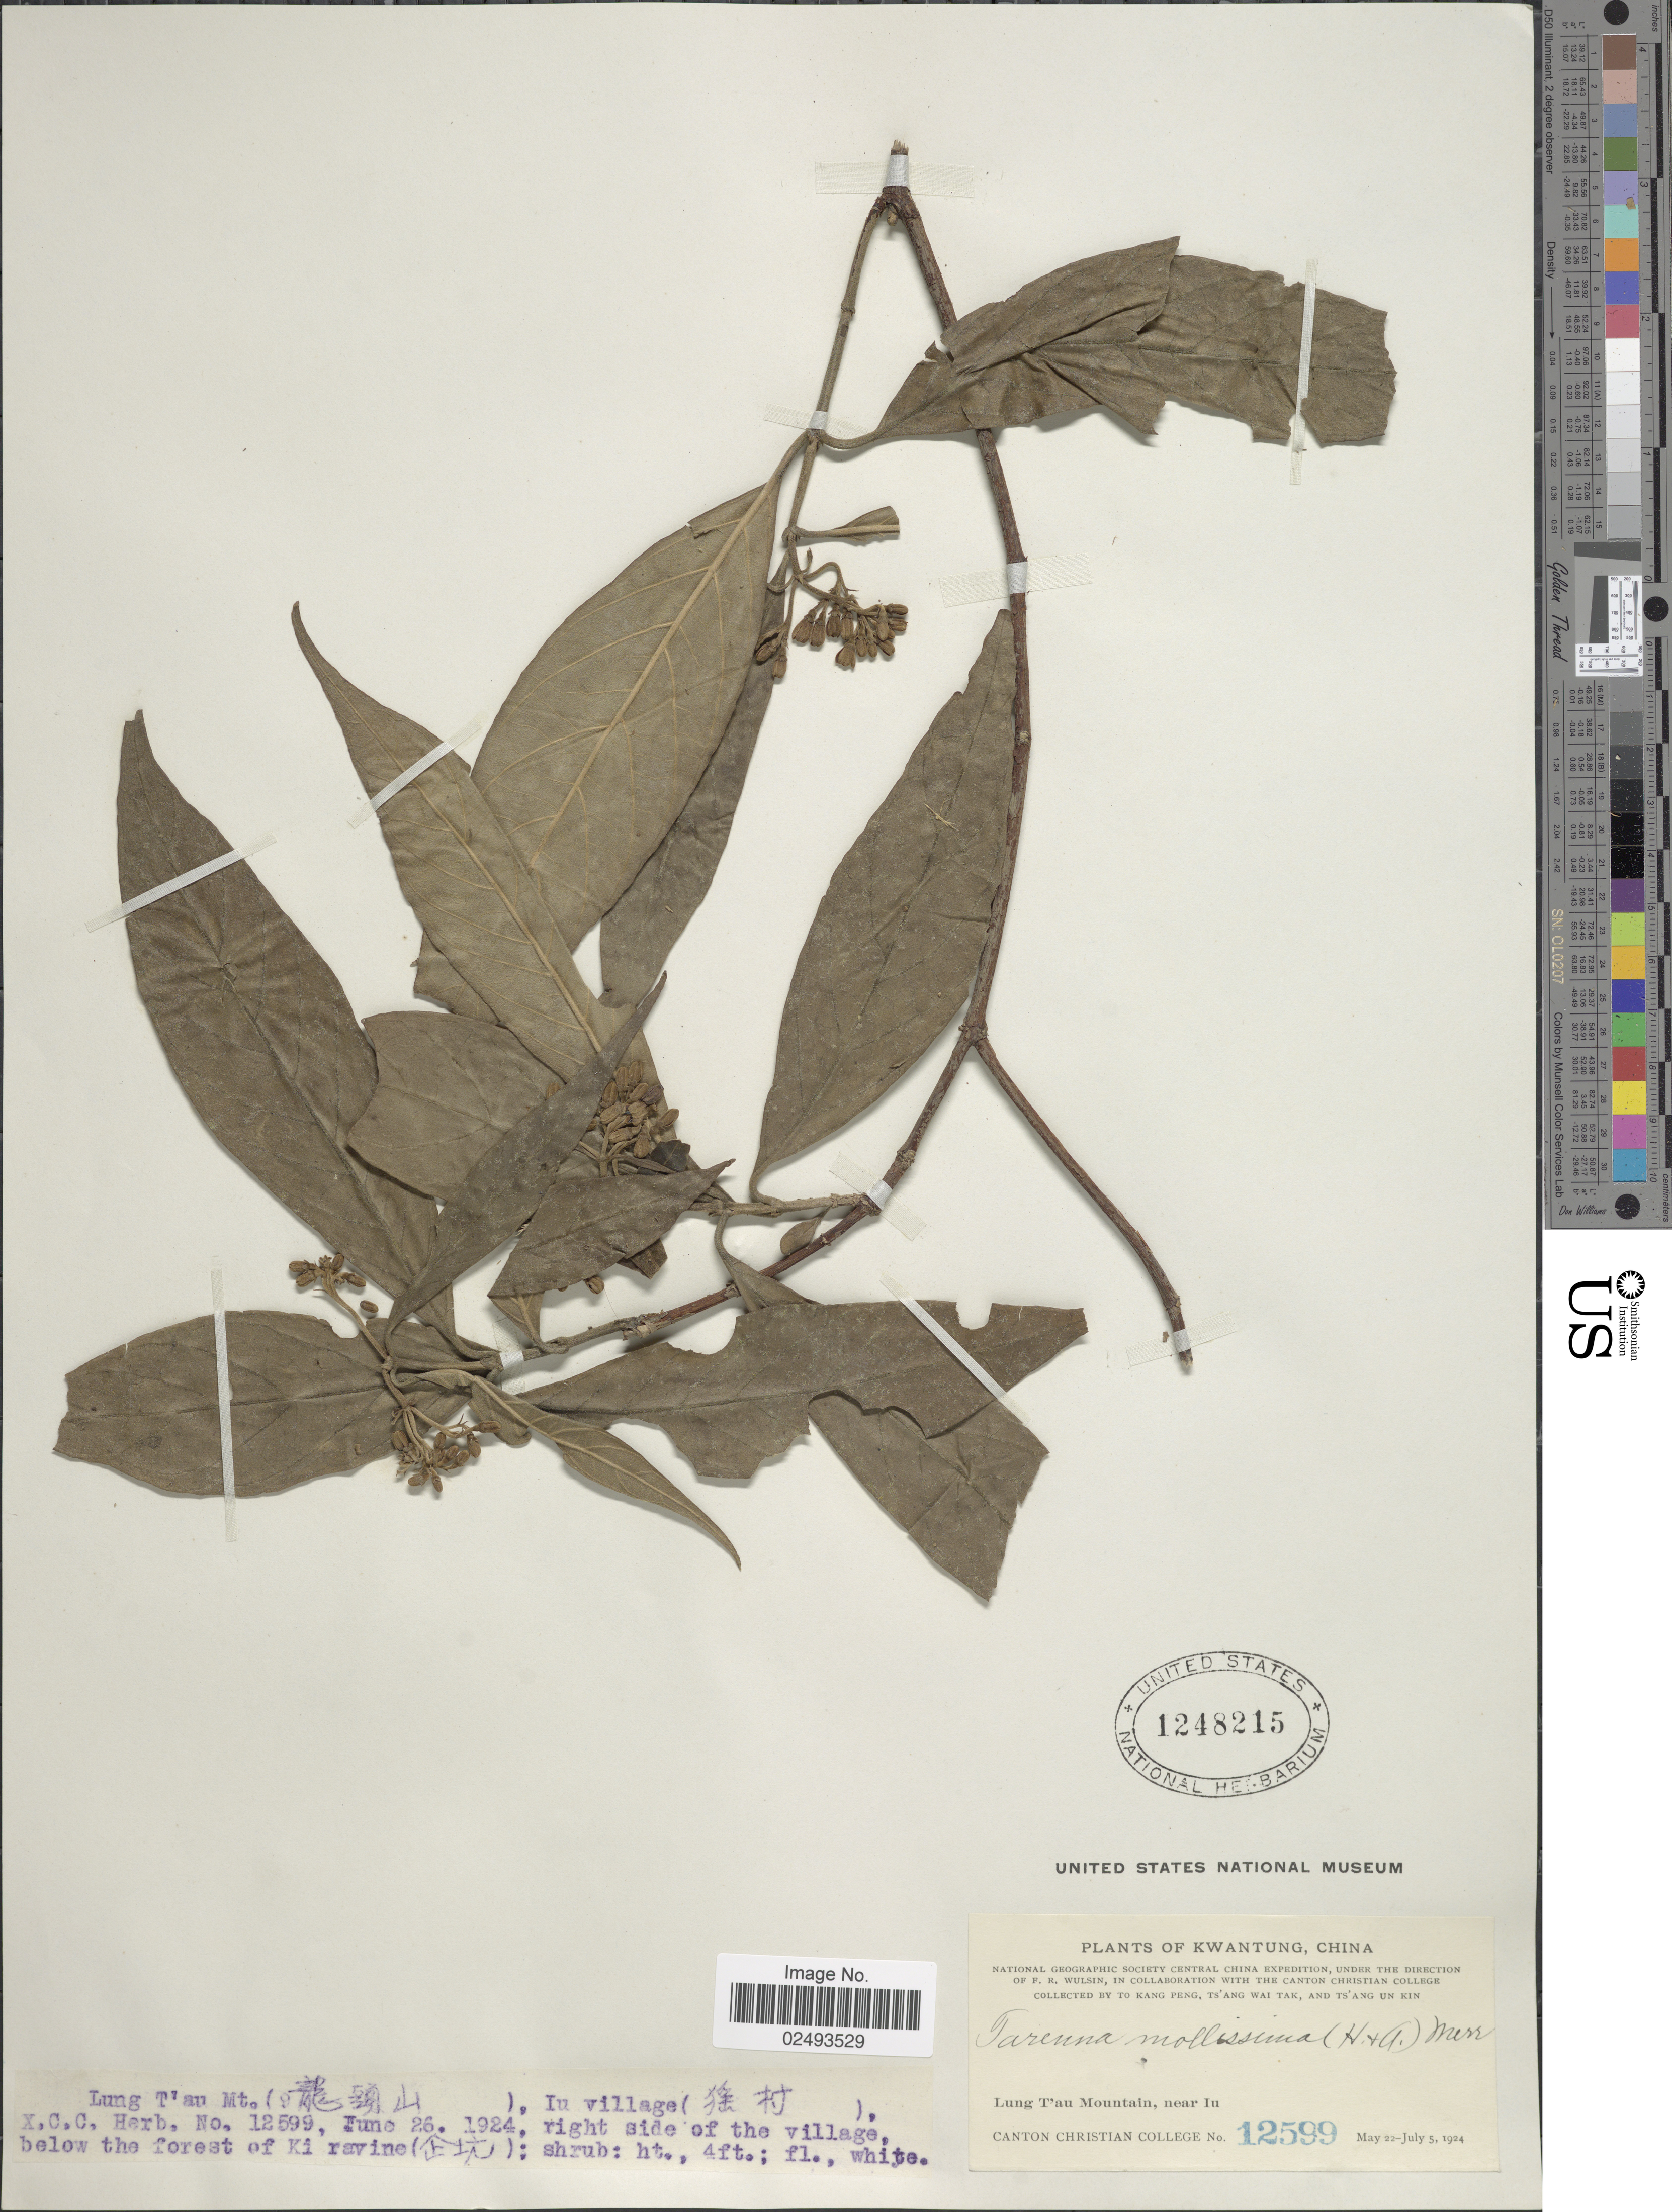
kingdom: Plantae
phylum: Tracheophyta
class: Magnoliopsida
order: Gentianales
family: Rubiaceae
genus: Tarenna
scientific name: Tarenna mollissima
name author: (Hook. & Arn.) B.L. Rob.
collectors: K. Peng, W. T. Tsang & Ts' Ang Un Kin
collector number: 12599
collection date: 1924-05-22/1924-07-05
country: China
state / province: Guangdong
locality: Kwantung, Lung T'au Mountain, near Iu, Iu village, right side of the village, below the forest of Ki ravine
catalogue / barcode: US 1248215